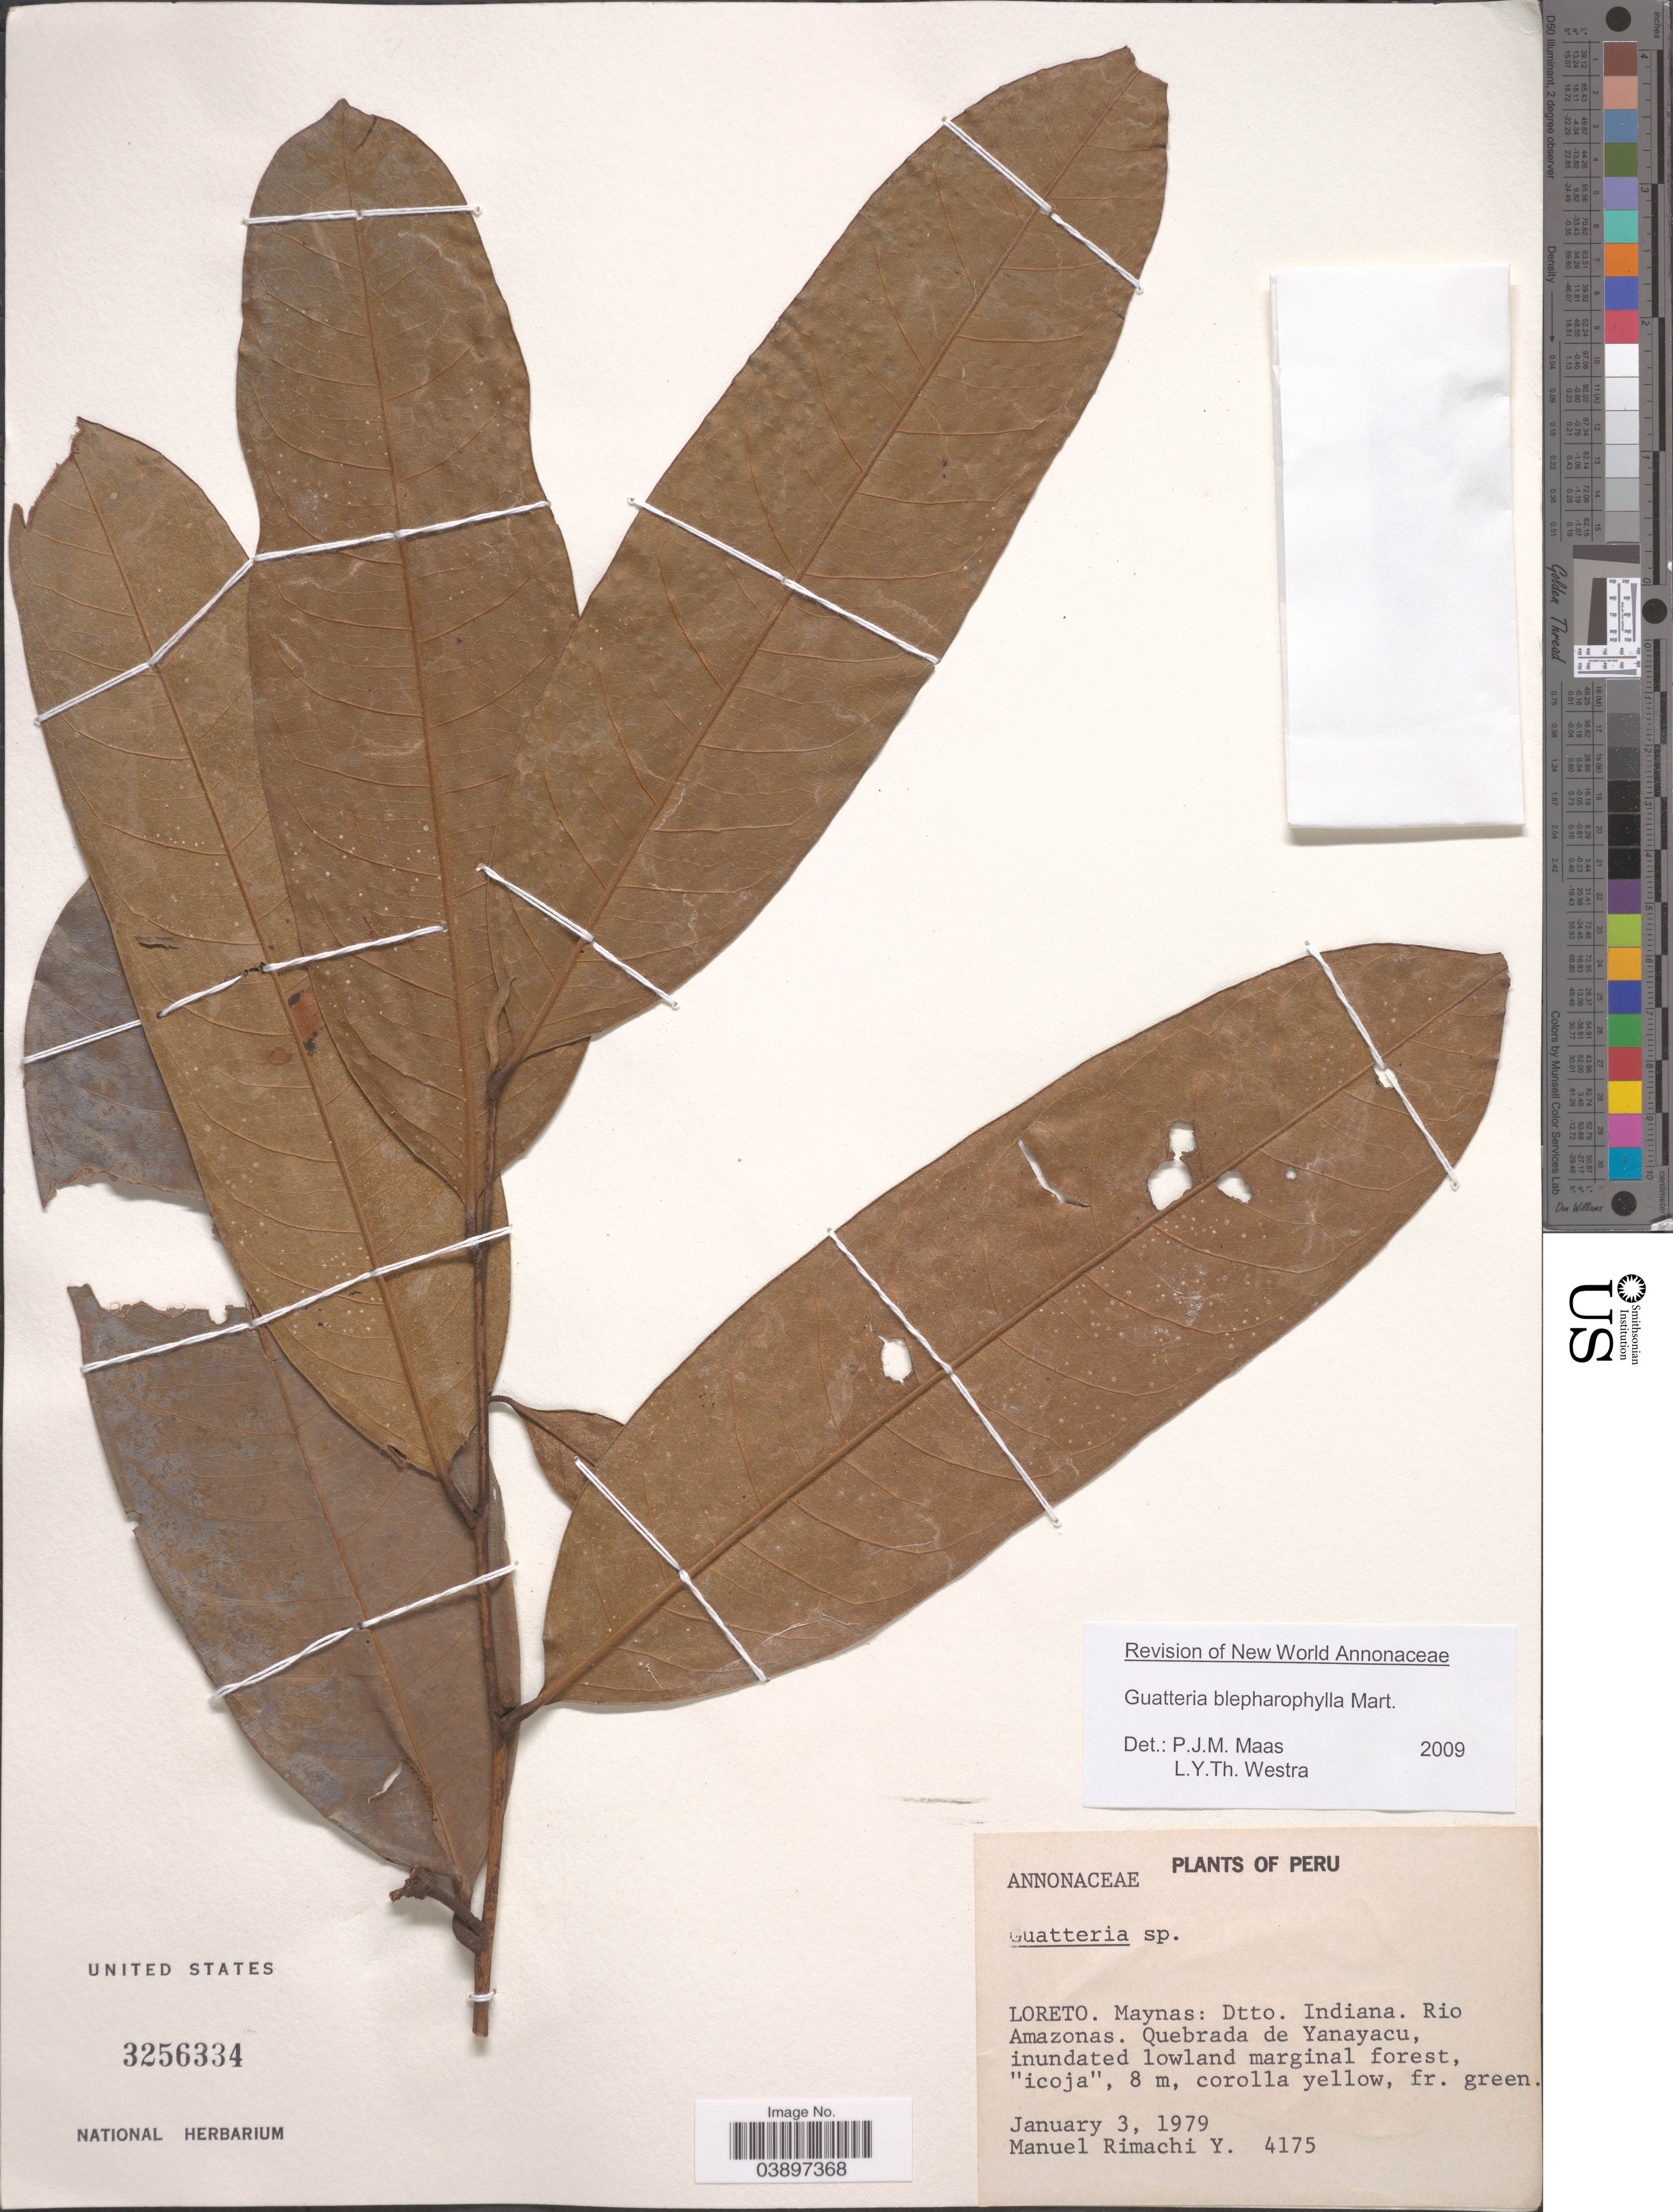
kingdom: Plantae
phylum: Tracheophyta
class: Magnoliopsida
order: Magnoliales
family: Annonaceae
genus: Guatteria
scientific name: Guatteria blepharophylla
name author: Mart.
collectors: M. Rimachi Y.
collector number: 4175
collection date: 1979-01-03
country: Peru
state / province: Loreto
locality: Maynas: Dtto. Indiana. Rio Amazonas. Quebrada de Yanayacu, inundated lowland marginal forest.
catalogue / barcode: US 3256334